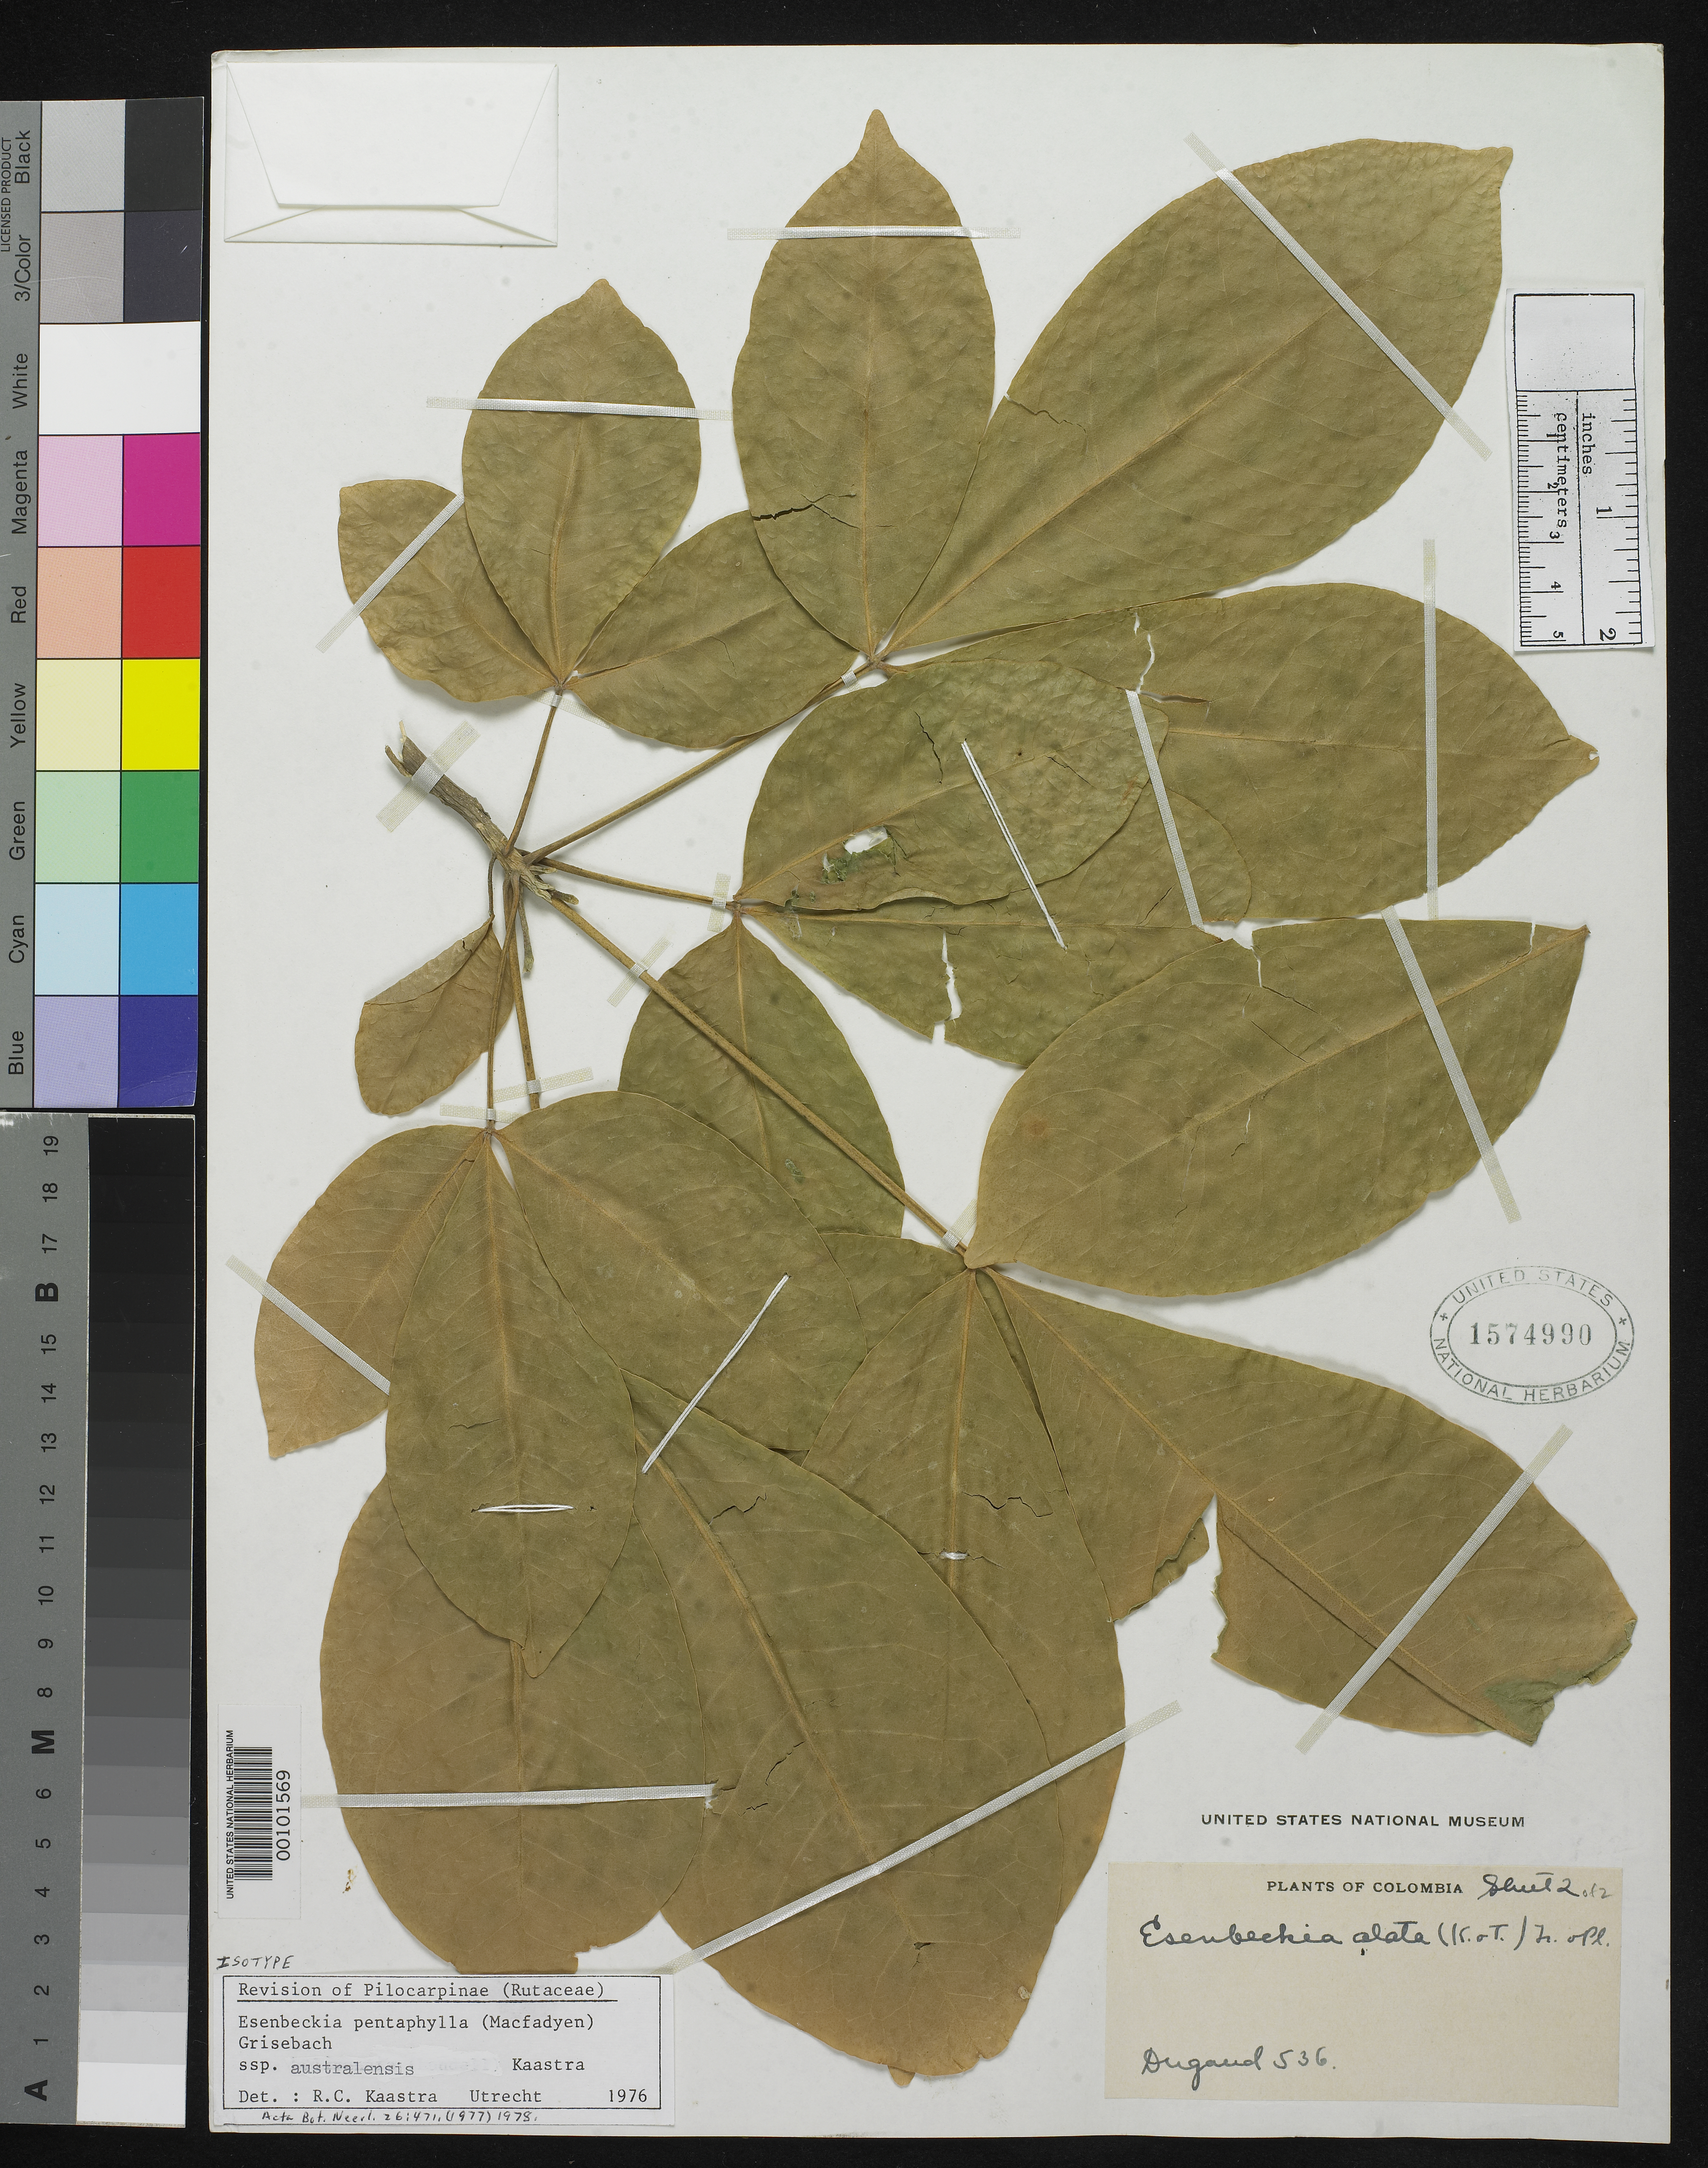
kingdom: Plantae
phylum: Tracheophyta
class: Magnoliopsida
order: Sapindales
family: Rutaceae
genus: Esenbeckia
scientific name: Esenbeckia pentaphylla subsp. australensis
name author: Kaastra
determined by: Kaastra, R. C., (UTRECHT)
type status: Isotype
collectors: A. Dugand G.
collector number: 536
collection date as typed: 29 Mar 1934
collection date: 1934-03-29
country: Colombia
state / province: Atlántico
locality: "El Pajar".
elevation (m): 150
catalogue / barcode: US 1574990